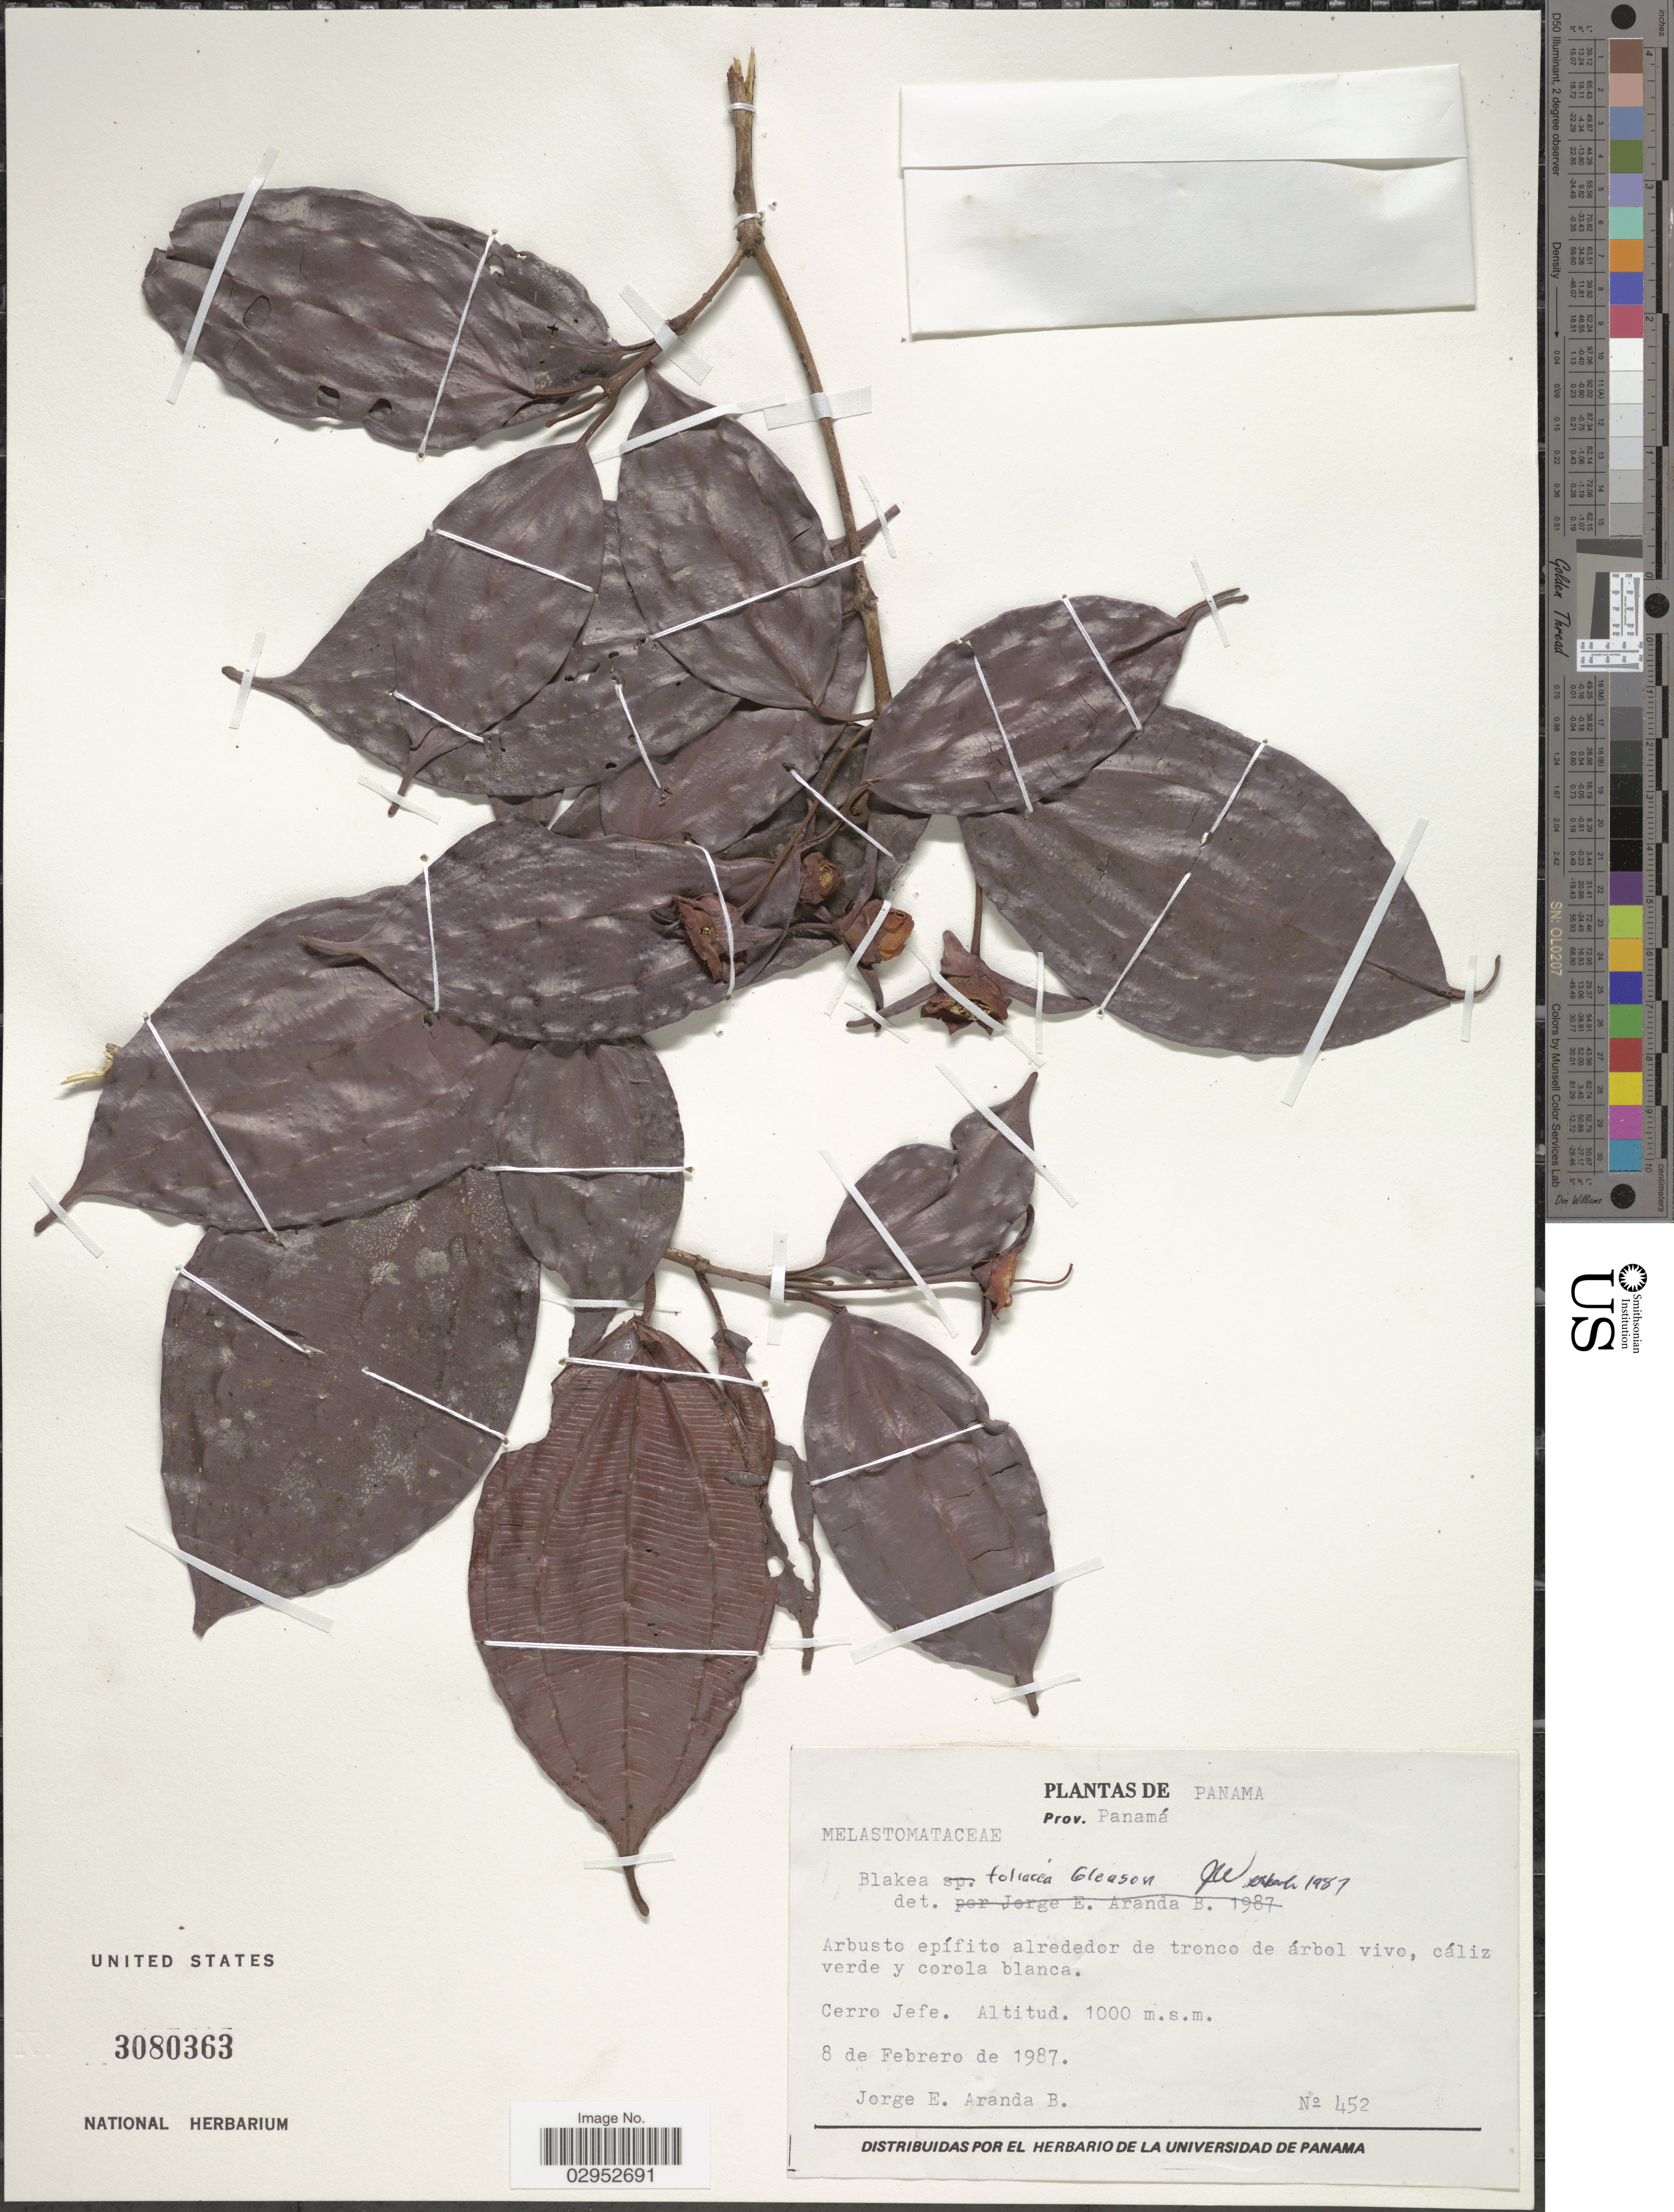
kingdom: Plantae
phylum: Tracheophyta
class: Magnoliopsida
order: Myrtales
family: Melastomataceae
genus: Blakea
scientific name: Blakea foliacea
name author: Gleason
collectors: J. Aranda B.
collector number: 452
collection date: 1987-02-08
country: Panama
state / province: Panamá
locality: Prov. Panamá. Cerro Jefe.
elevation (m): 1000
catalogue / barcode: US 3080363